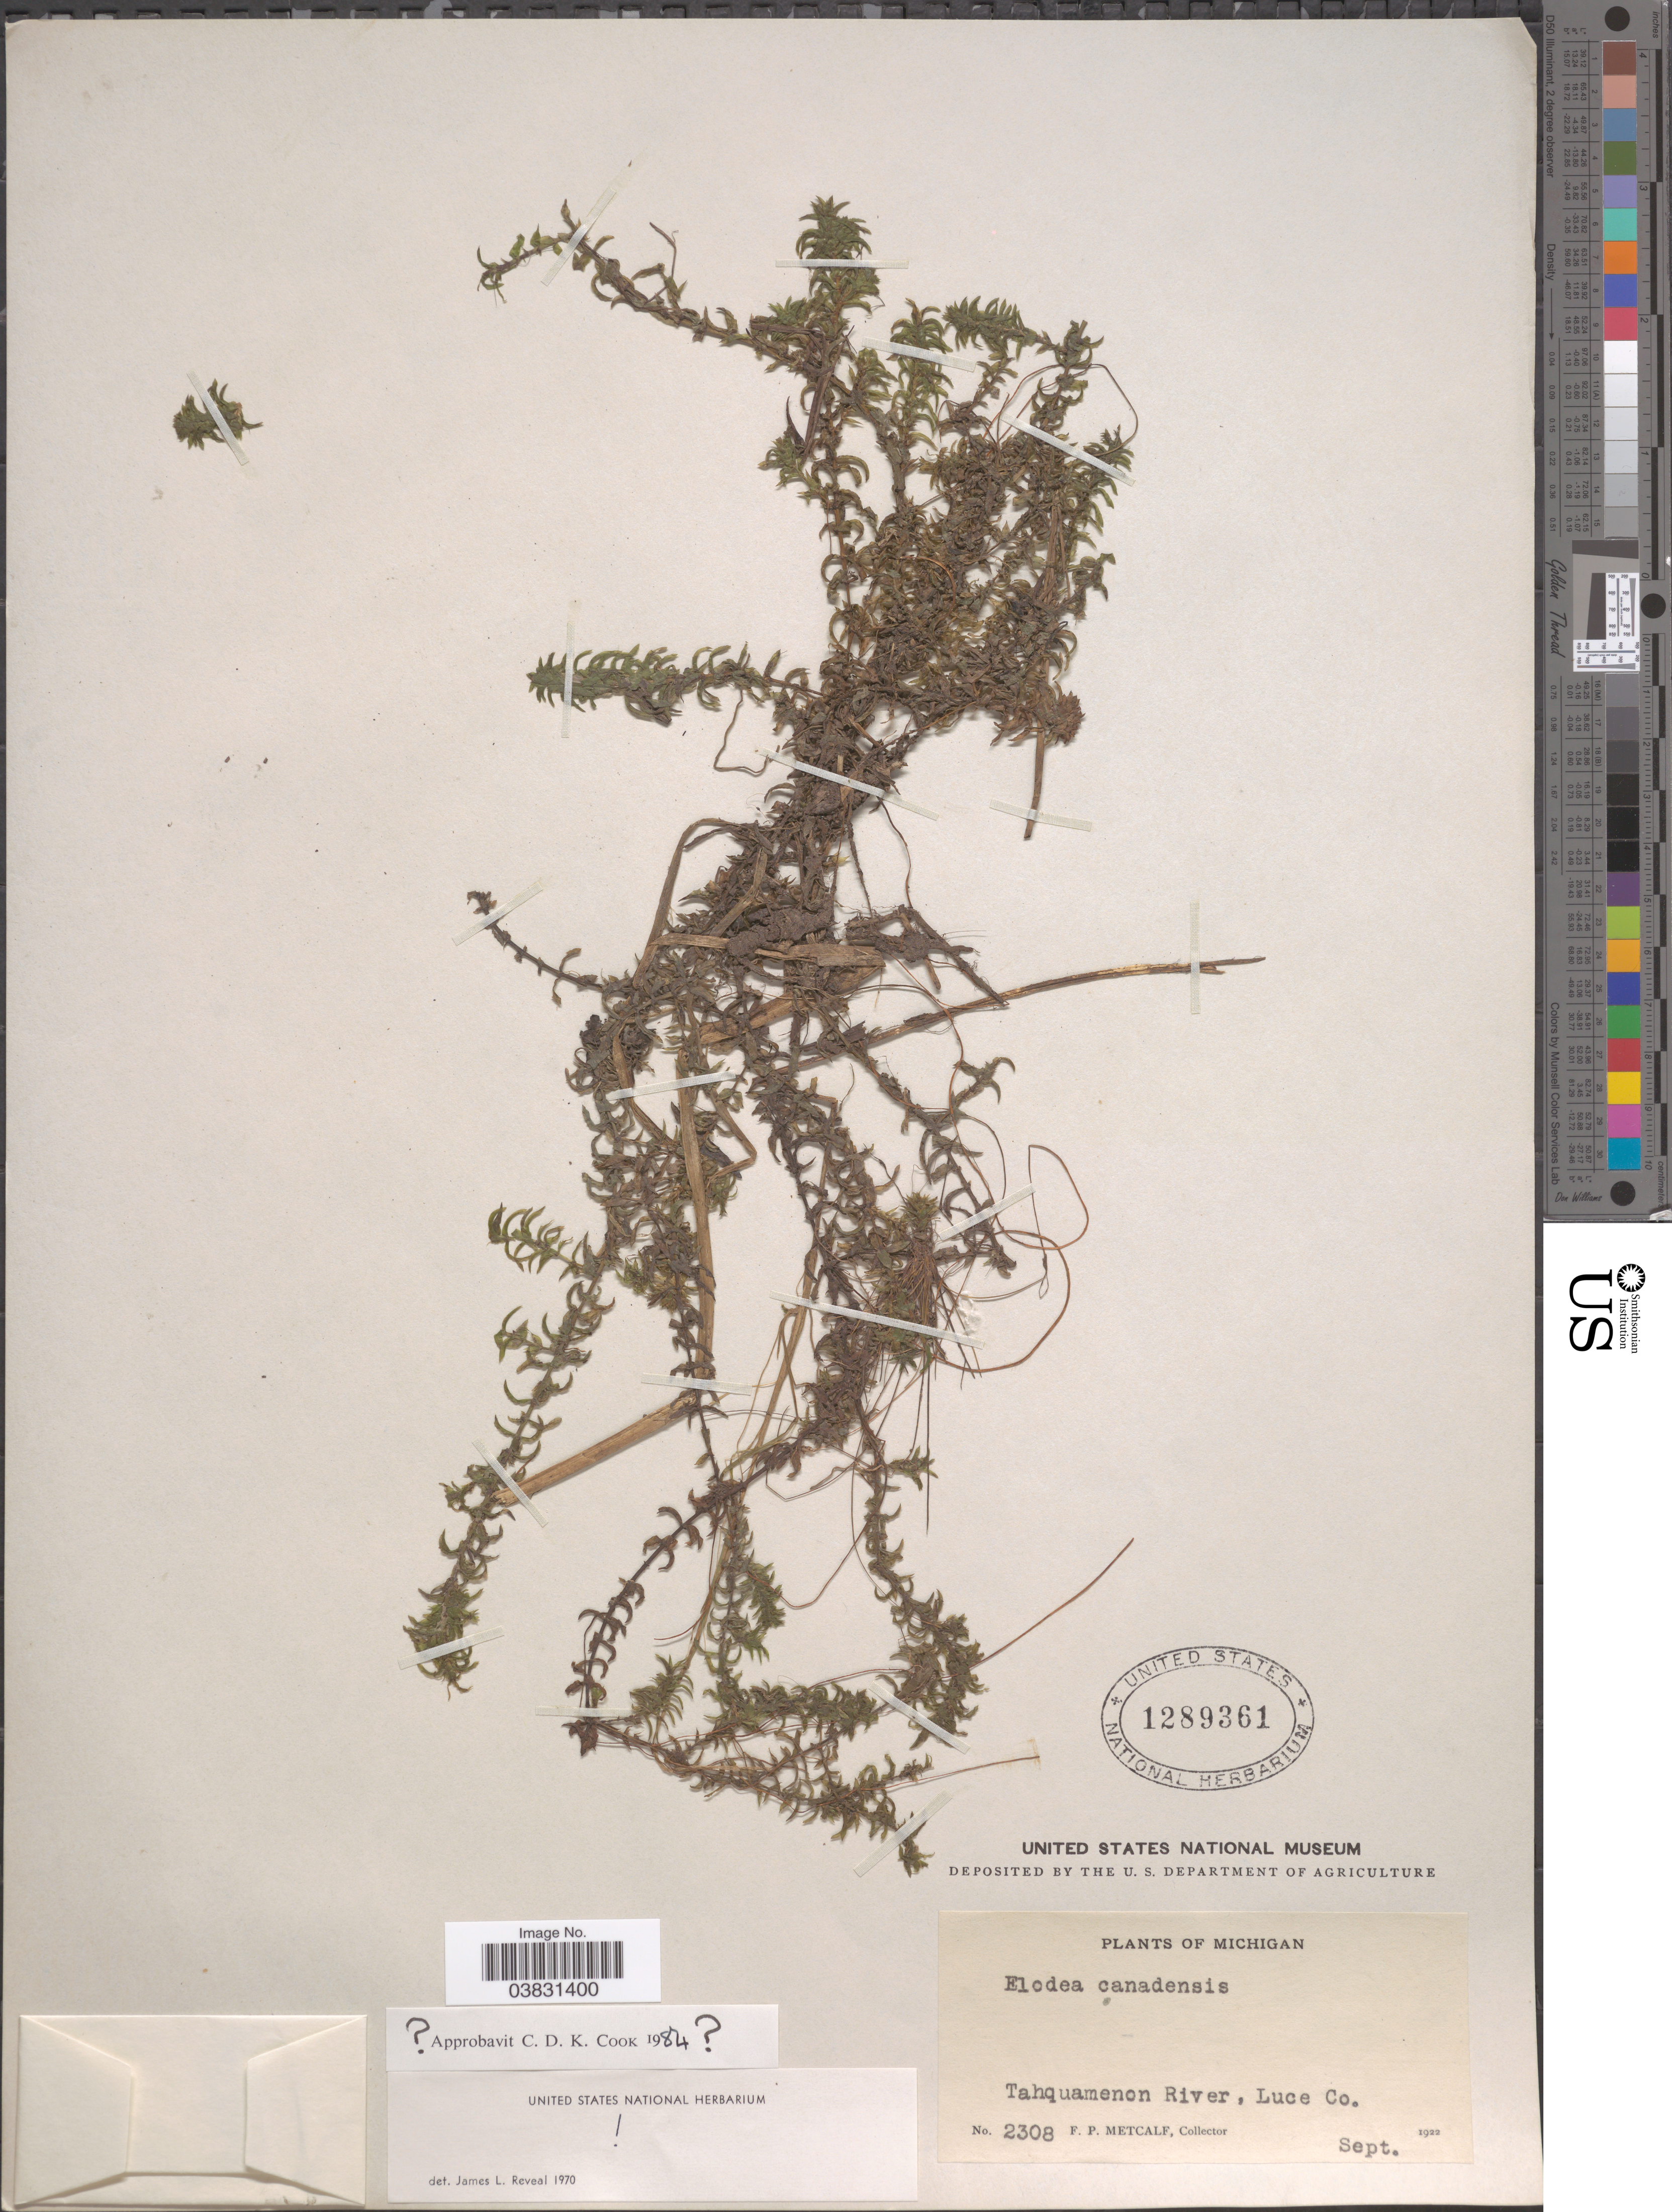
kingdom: Plantae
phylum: Tracheophyta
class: Liliopsida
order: Alismatales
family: Hydrocharitaceae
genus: Elodea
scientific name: Elodea canadensis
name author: Michx.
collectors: F. Metcalf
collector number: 2308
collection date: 1922-09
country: United States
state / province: Michigan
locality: Tahquamenon River, Luce Co.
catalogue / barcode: US 1289361